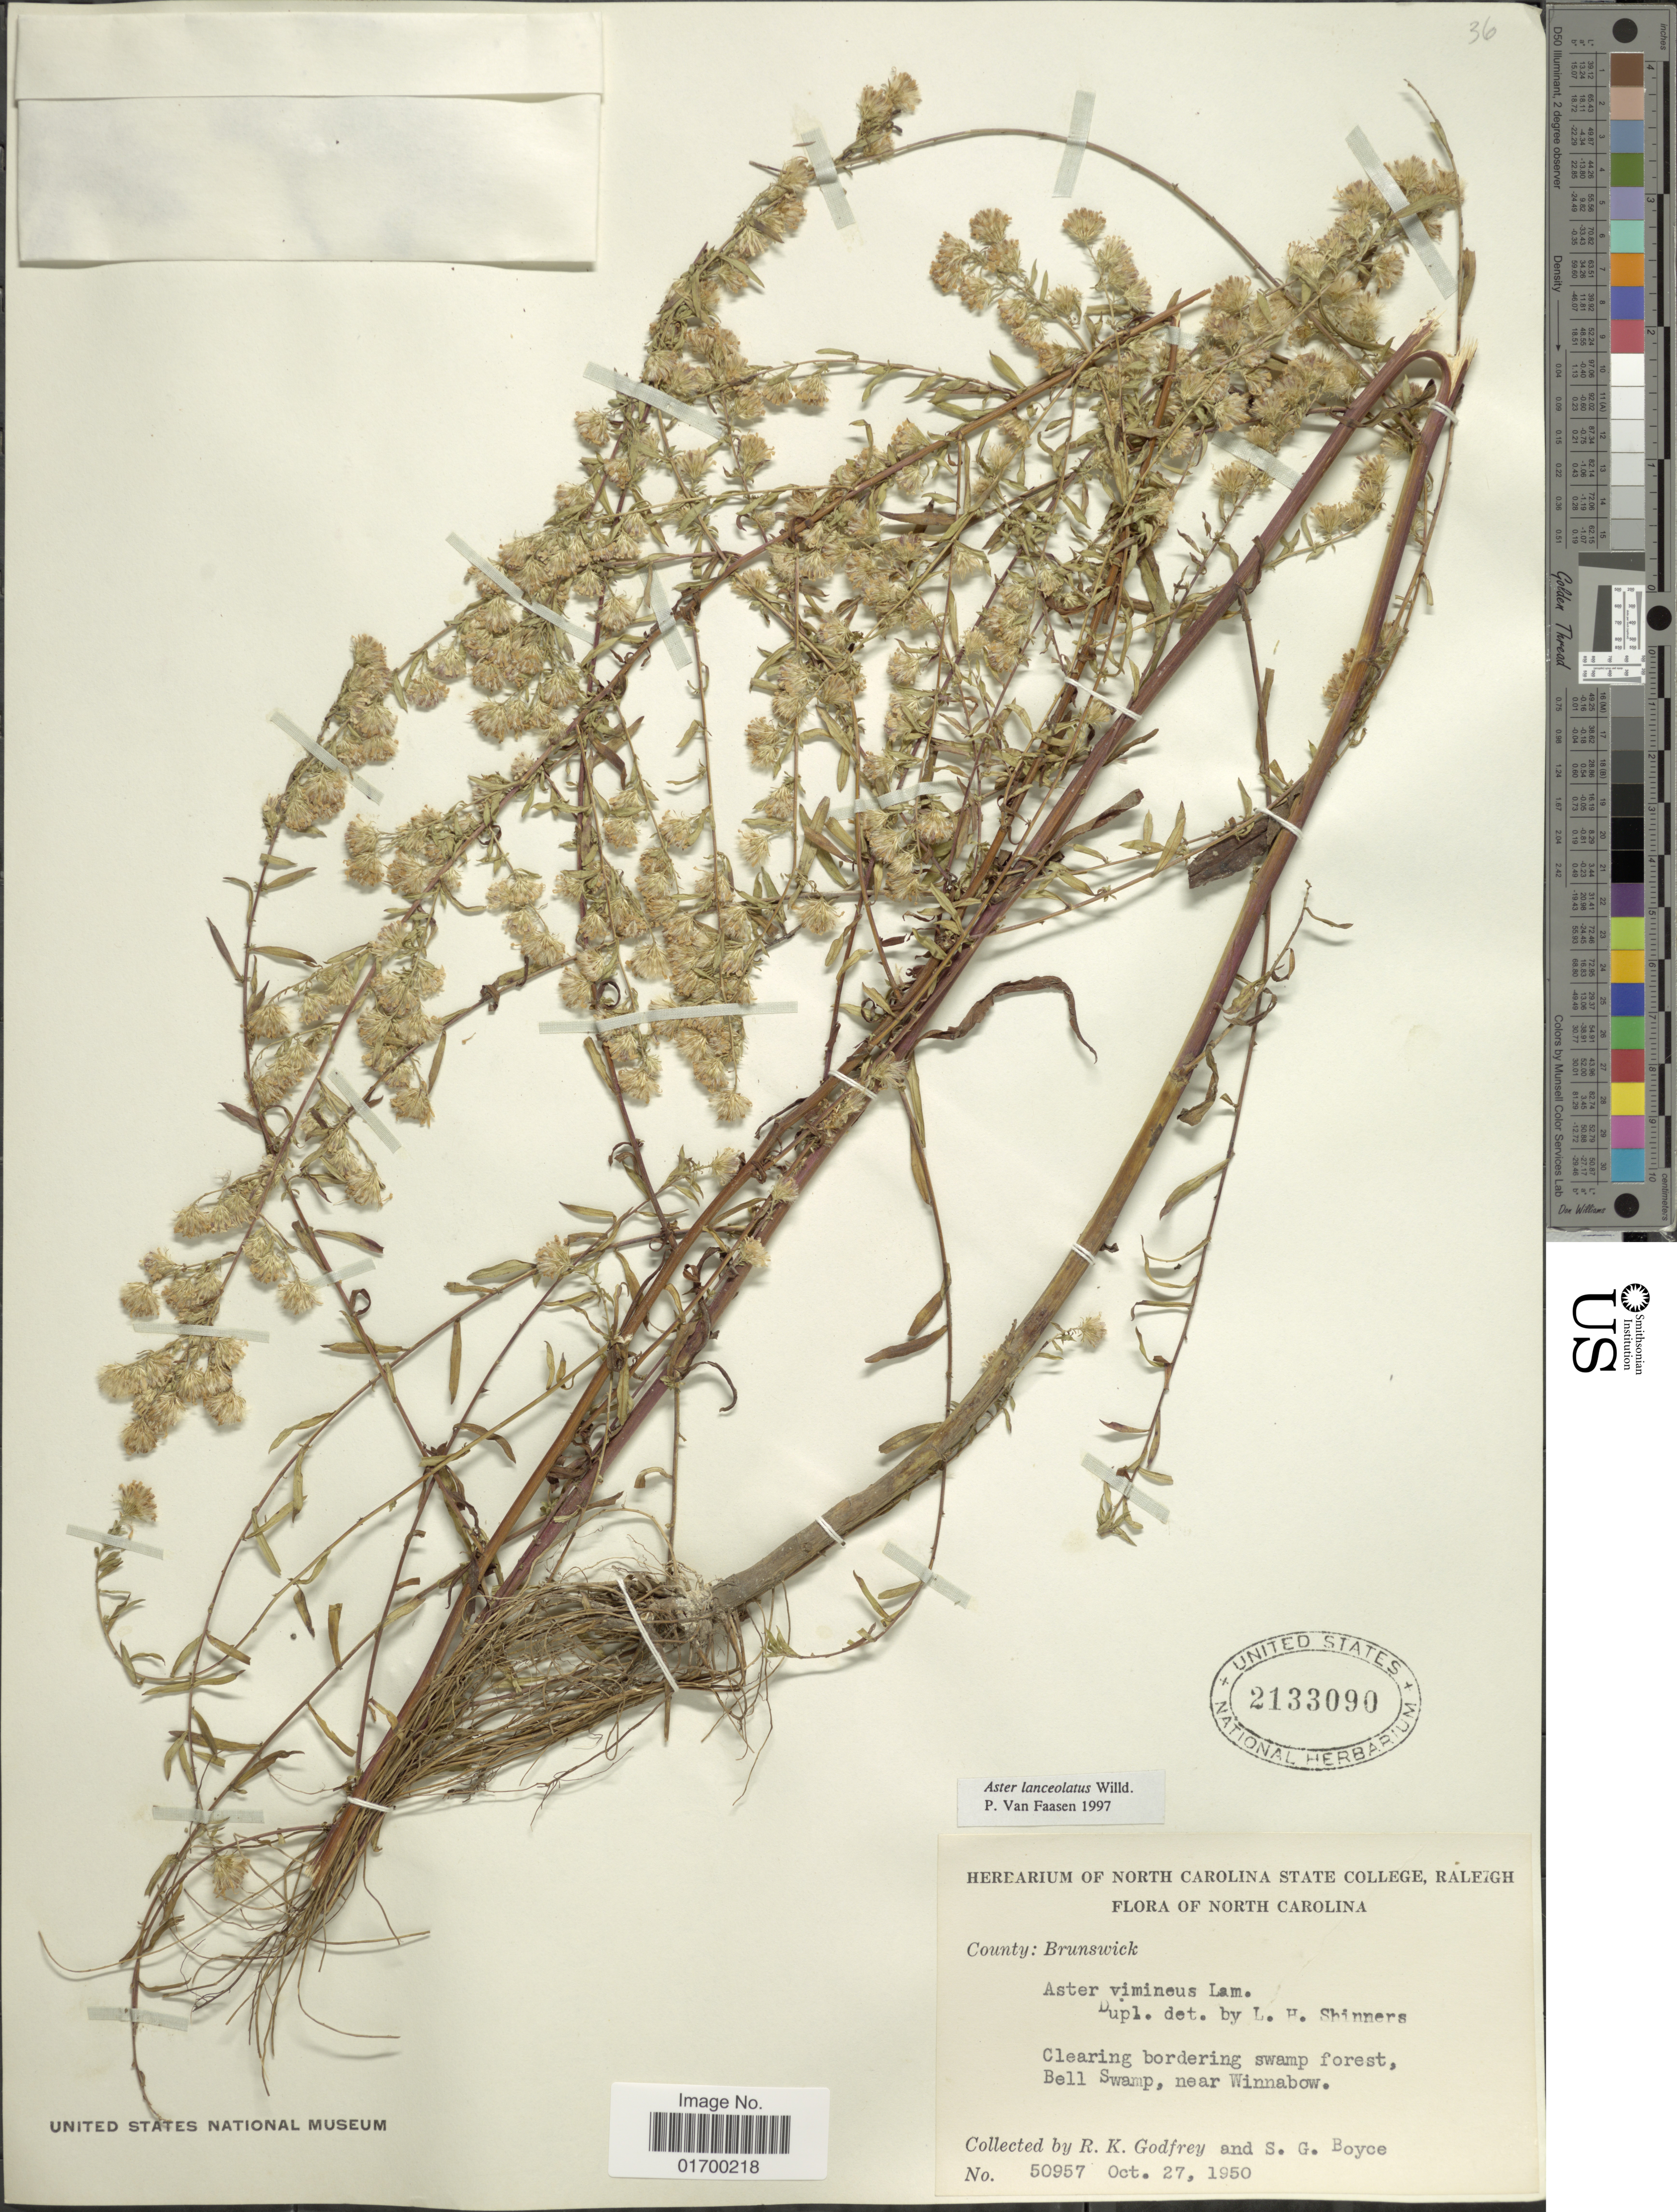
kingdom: Plantae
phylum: Tracheophyta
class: Magnoliopsida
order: Asterales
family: Asteraceae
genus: Symphyotrichum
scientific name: Symphyotrichum lanceolatum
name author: (Willd.) G.L. Nesom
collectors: R. K. Godfrey & S. Boyce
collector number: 50957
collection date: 1950-10-27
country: United States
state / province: North Carolina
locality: County: Brunswick, Clearing bordering swamp forest, Bell Swamp, near Winnabow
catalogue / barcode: US 2133090